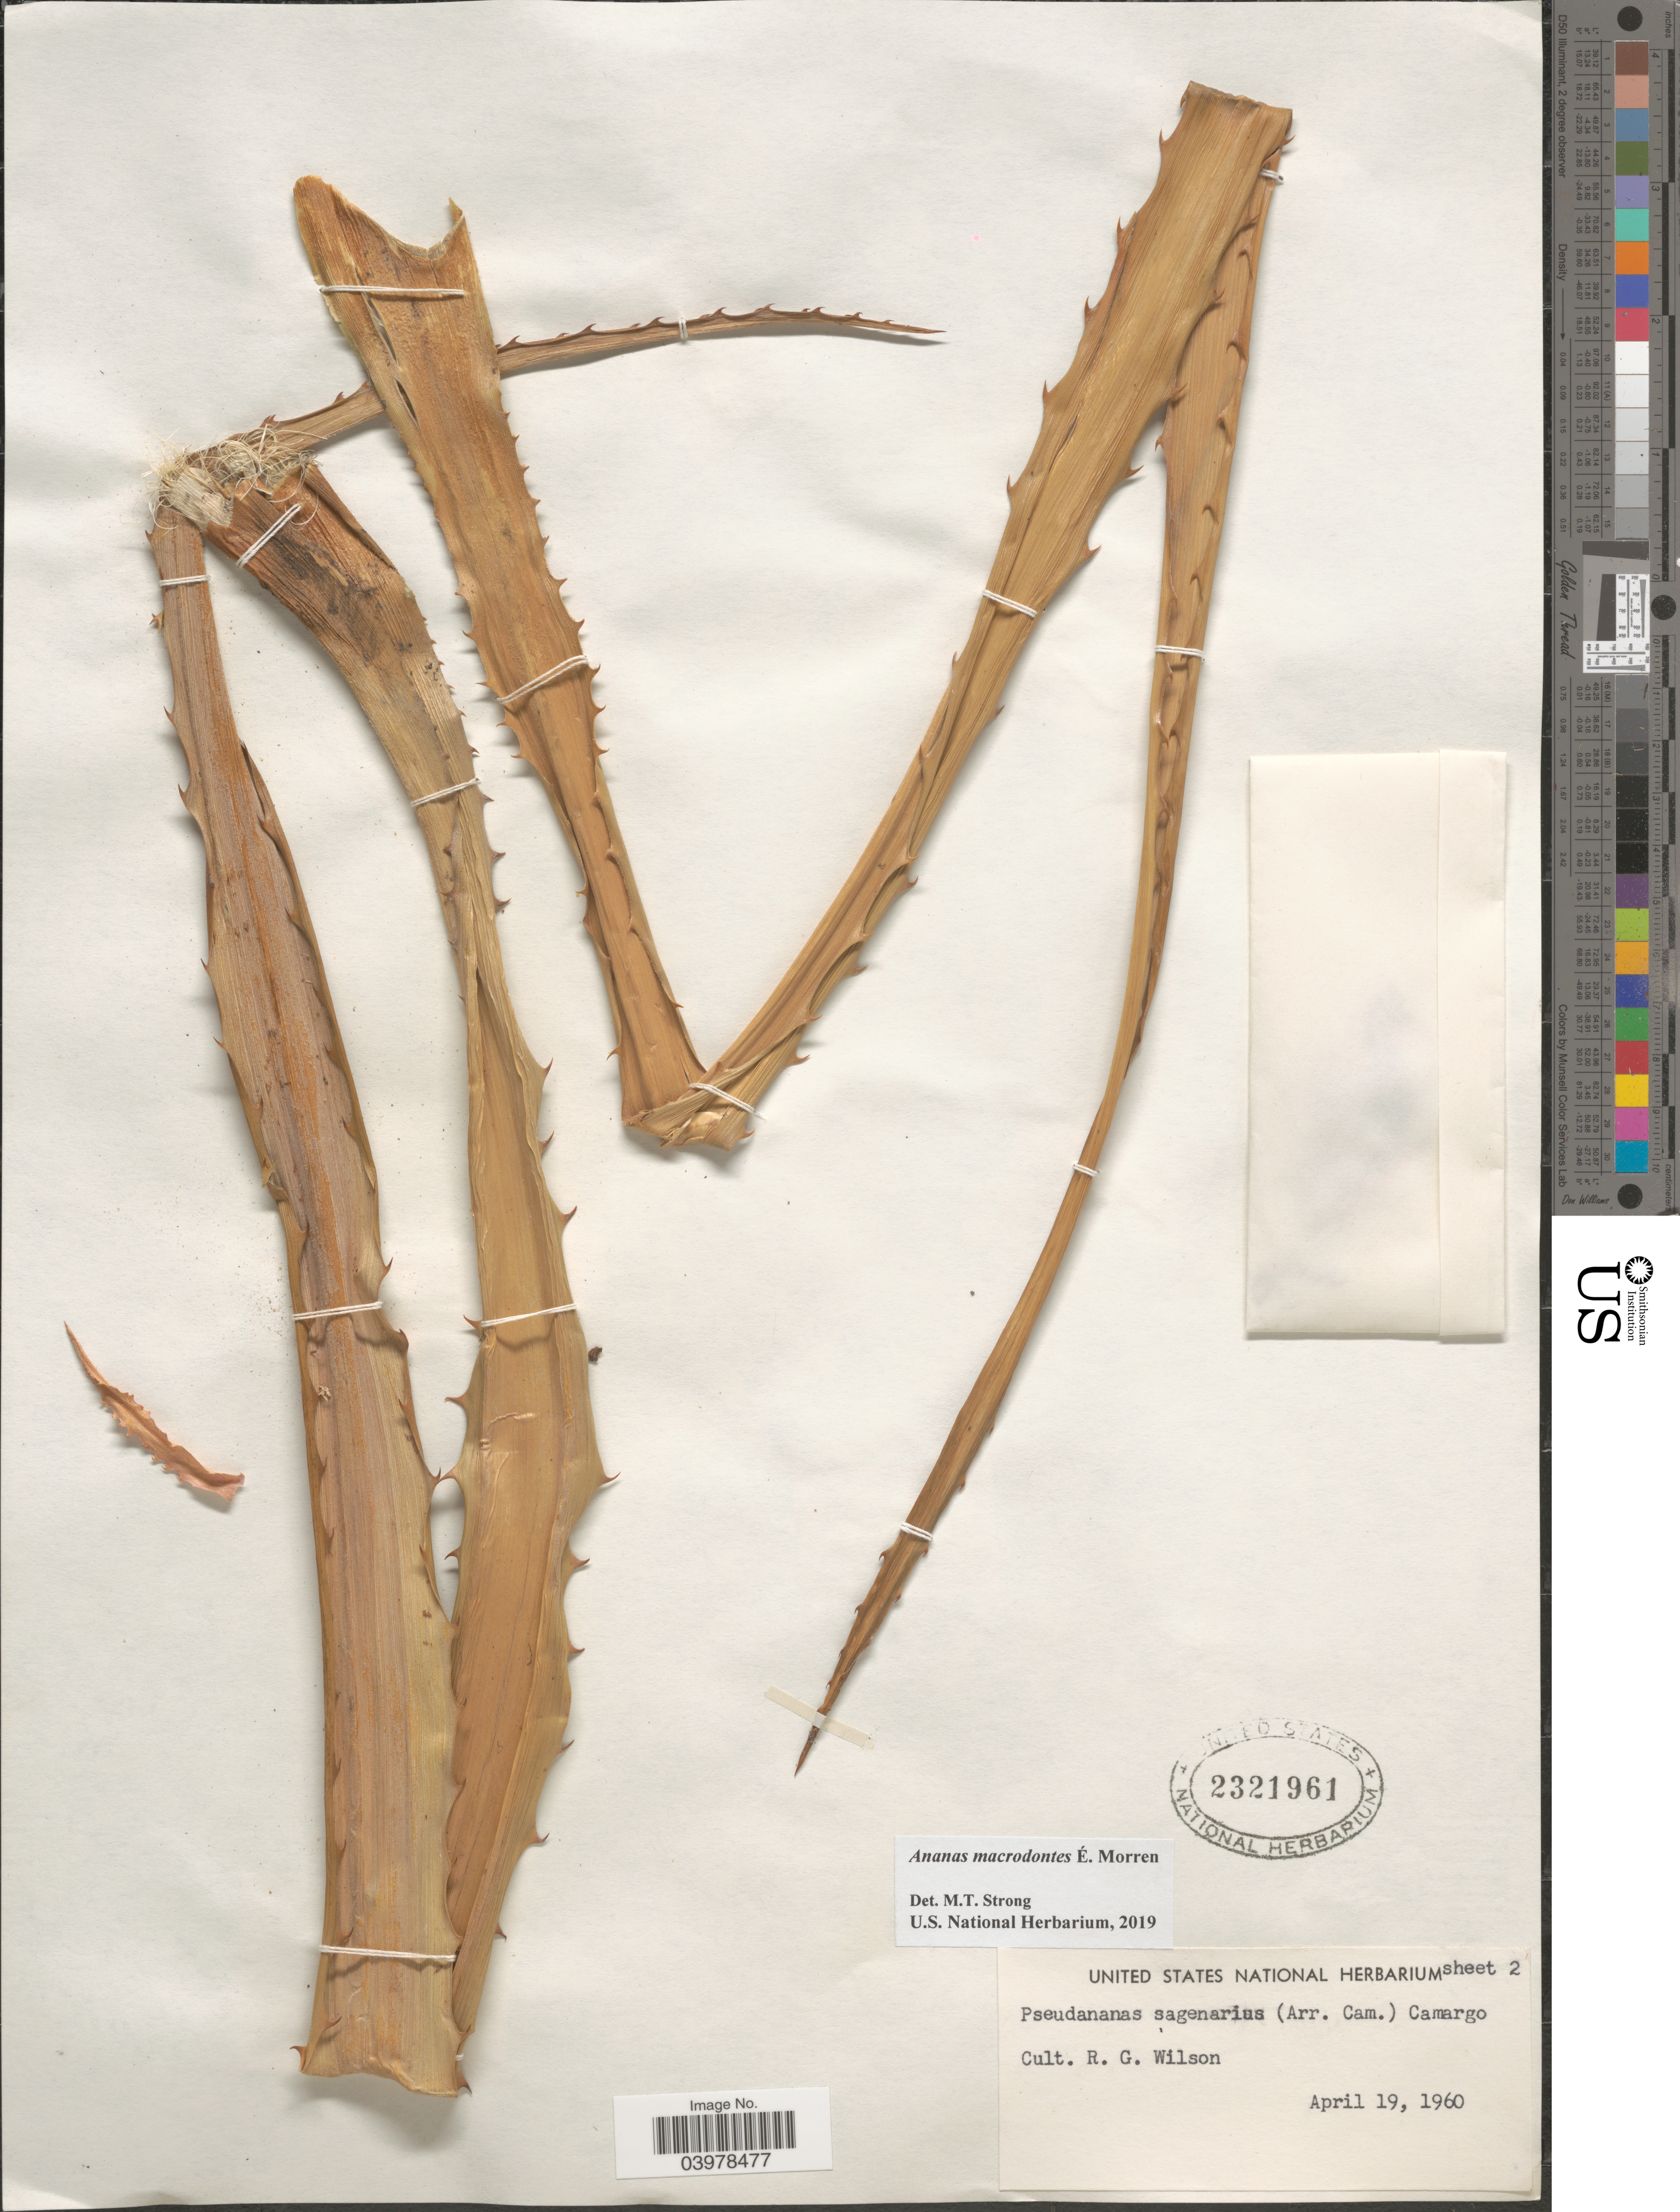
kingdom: Plantae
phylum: Tracheophyta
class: Liliopsida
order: Poales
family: Bromeliaceae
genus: Ananas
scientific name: Ananas macrodontes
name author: É. Morren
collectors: R. G. Wilson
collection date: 1960-04-19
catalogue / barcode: US 2321961